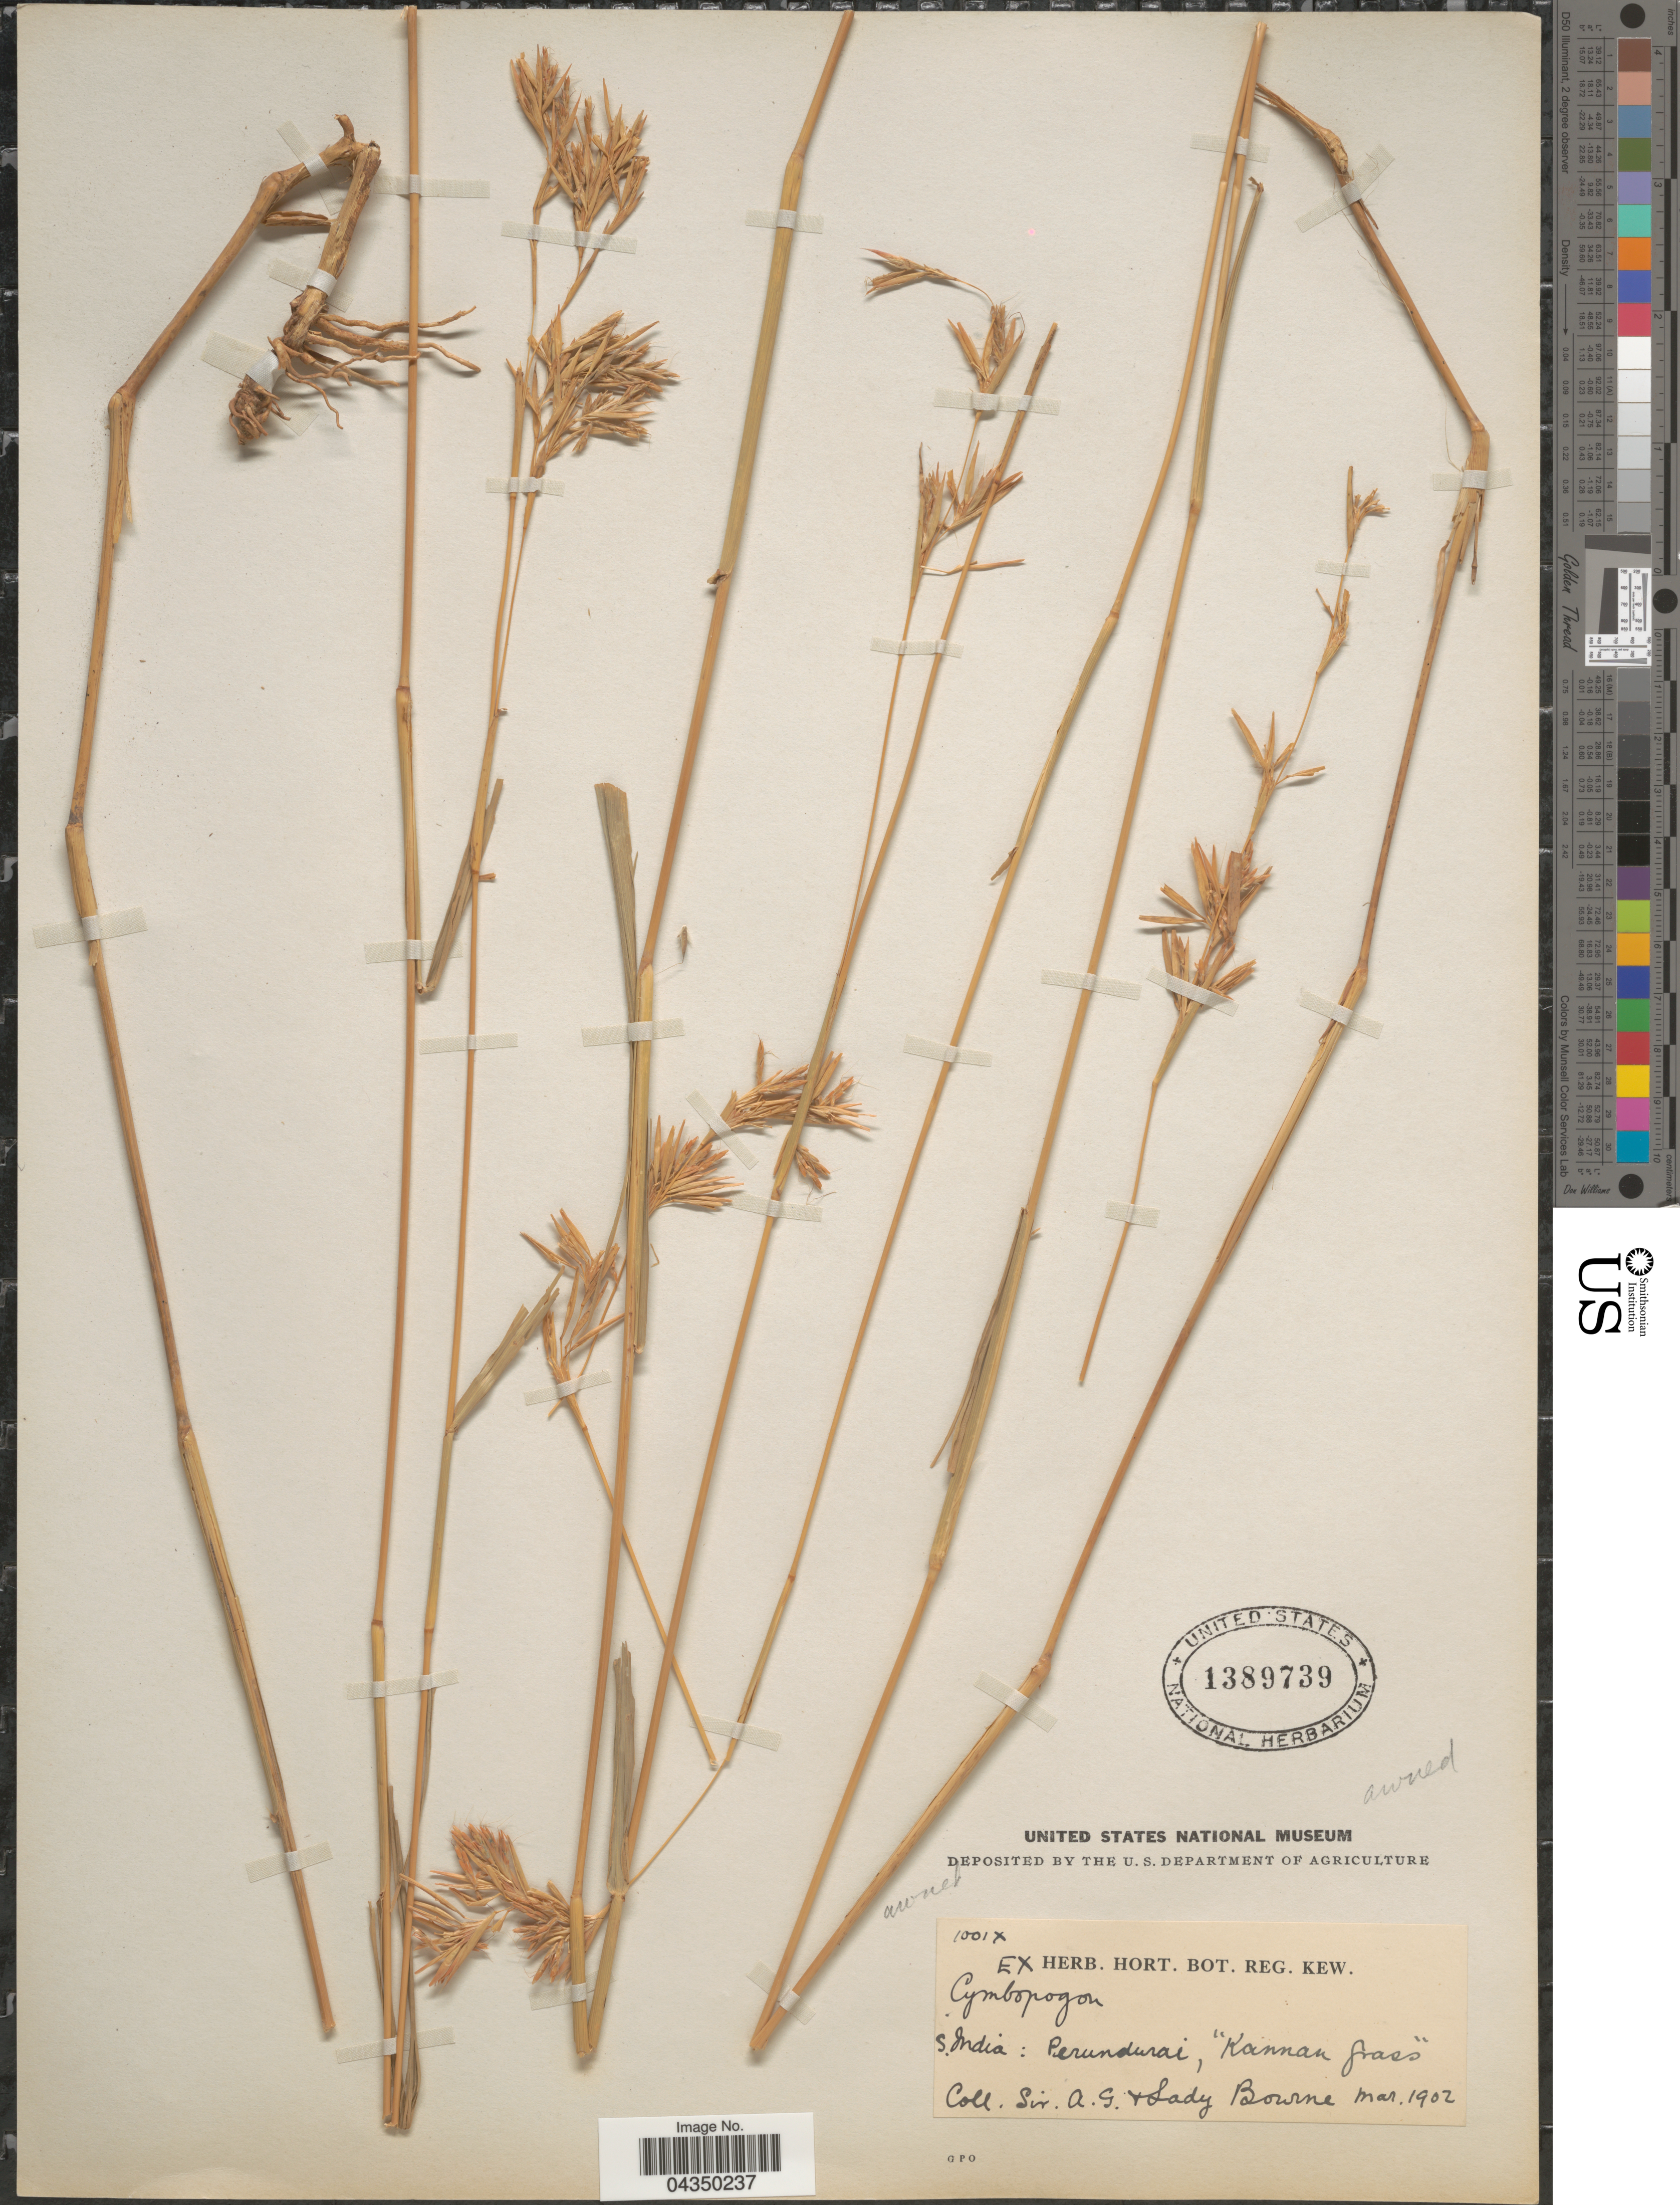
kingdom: Plantae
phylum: Tracheophyta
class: Liliopsida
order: Poales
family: Poaceae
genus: Cymbopogon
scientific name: Cymbopogon sp.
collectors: A. Bourne & Mrs. Bourne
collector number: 1001x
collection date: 1902-03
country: India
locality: S. India: Perundurai, "Kannan Grass".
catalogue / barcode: US 1389739